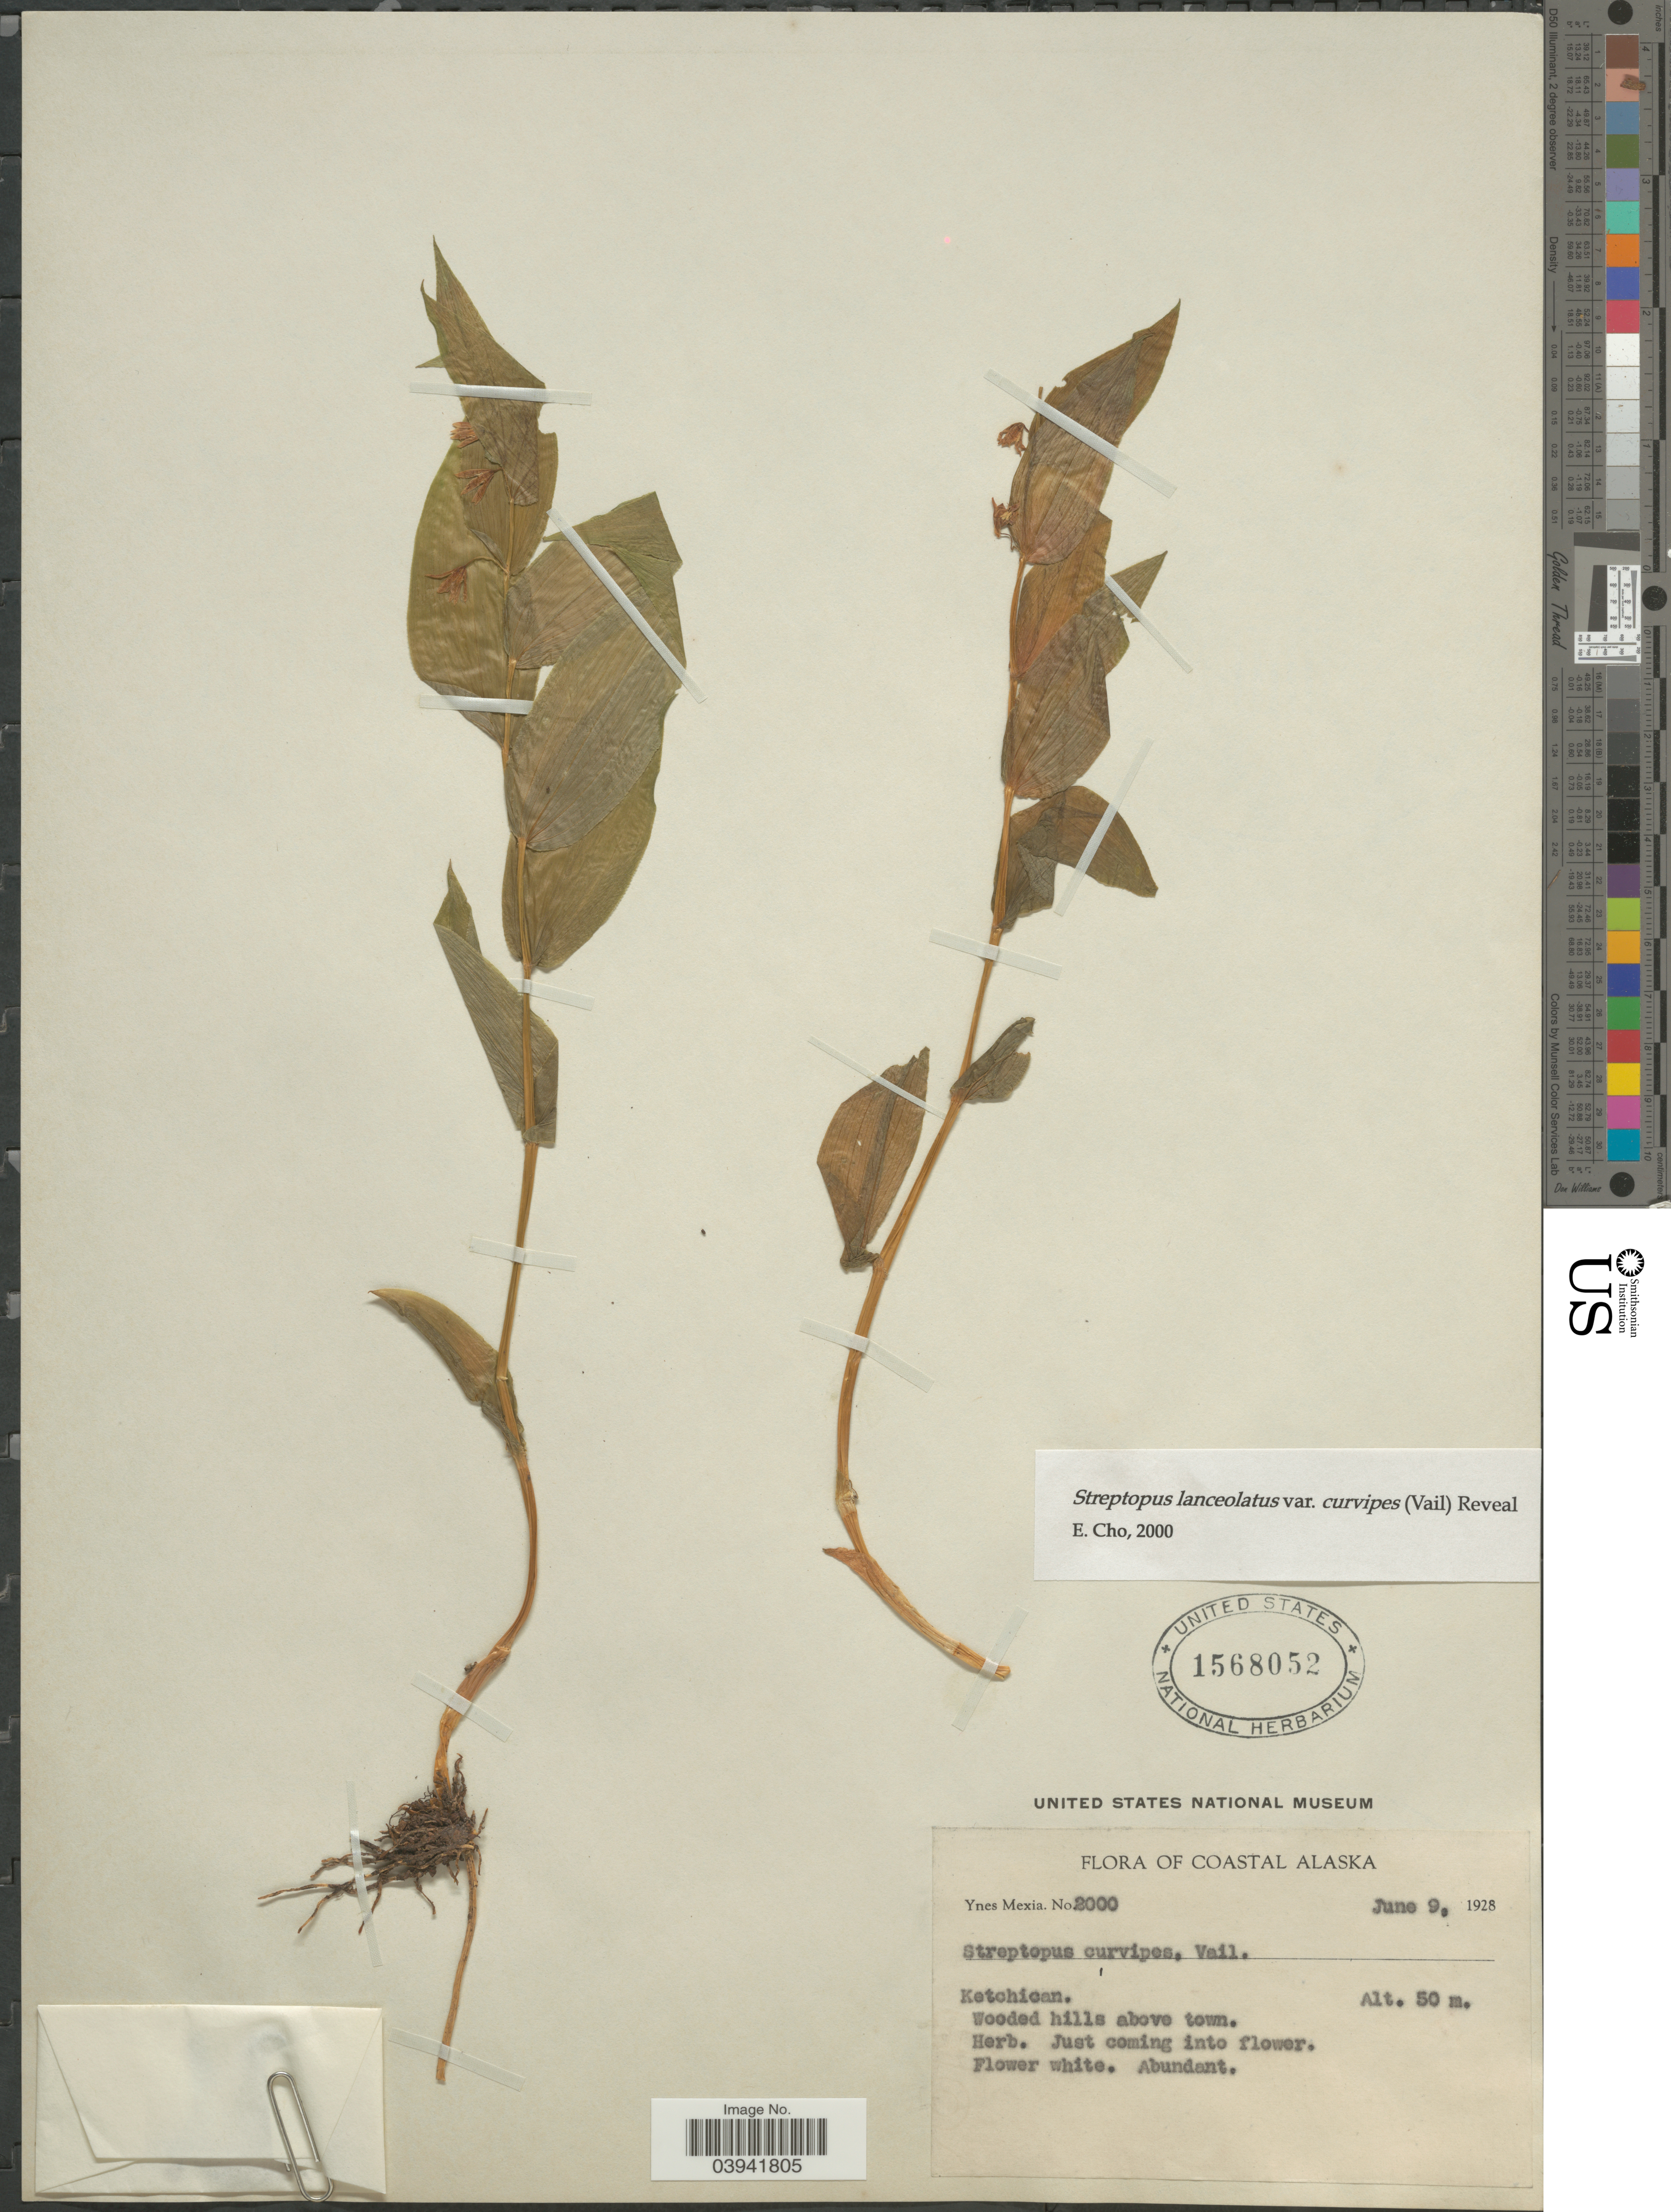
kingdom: Plantae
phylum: Tracheophyta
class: Liliopsida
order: Liliales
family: Liliaceae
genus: Streptopus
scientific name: Streptopus lanceolatus var. curvipes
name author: (Vail) Reveal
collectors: Y. Mexia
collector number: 2000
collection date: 1928-06-09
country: United States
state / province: Alaska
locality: Coastal Alaska. Ketchican.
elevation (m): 50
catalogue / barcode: US 1568052